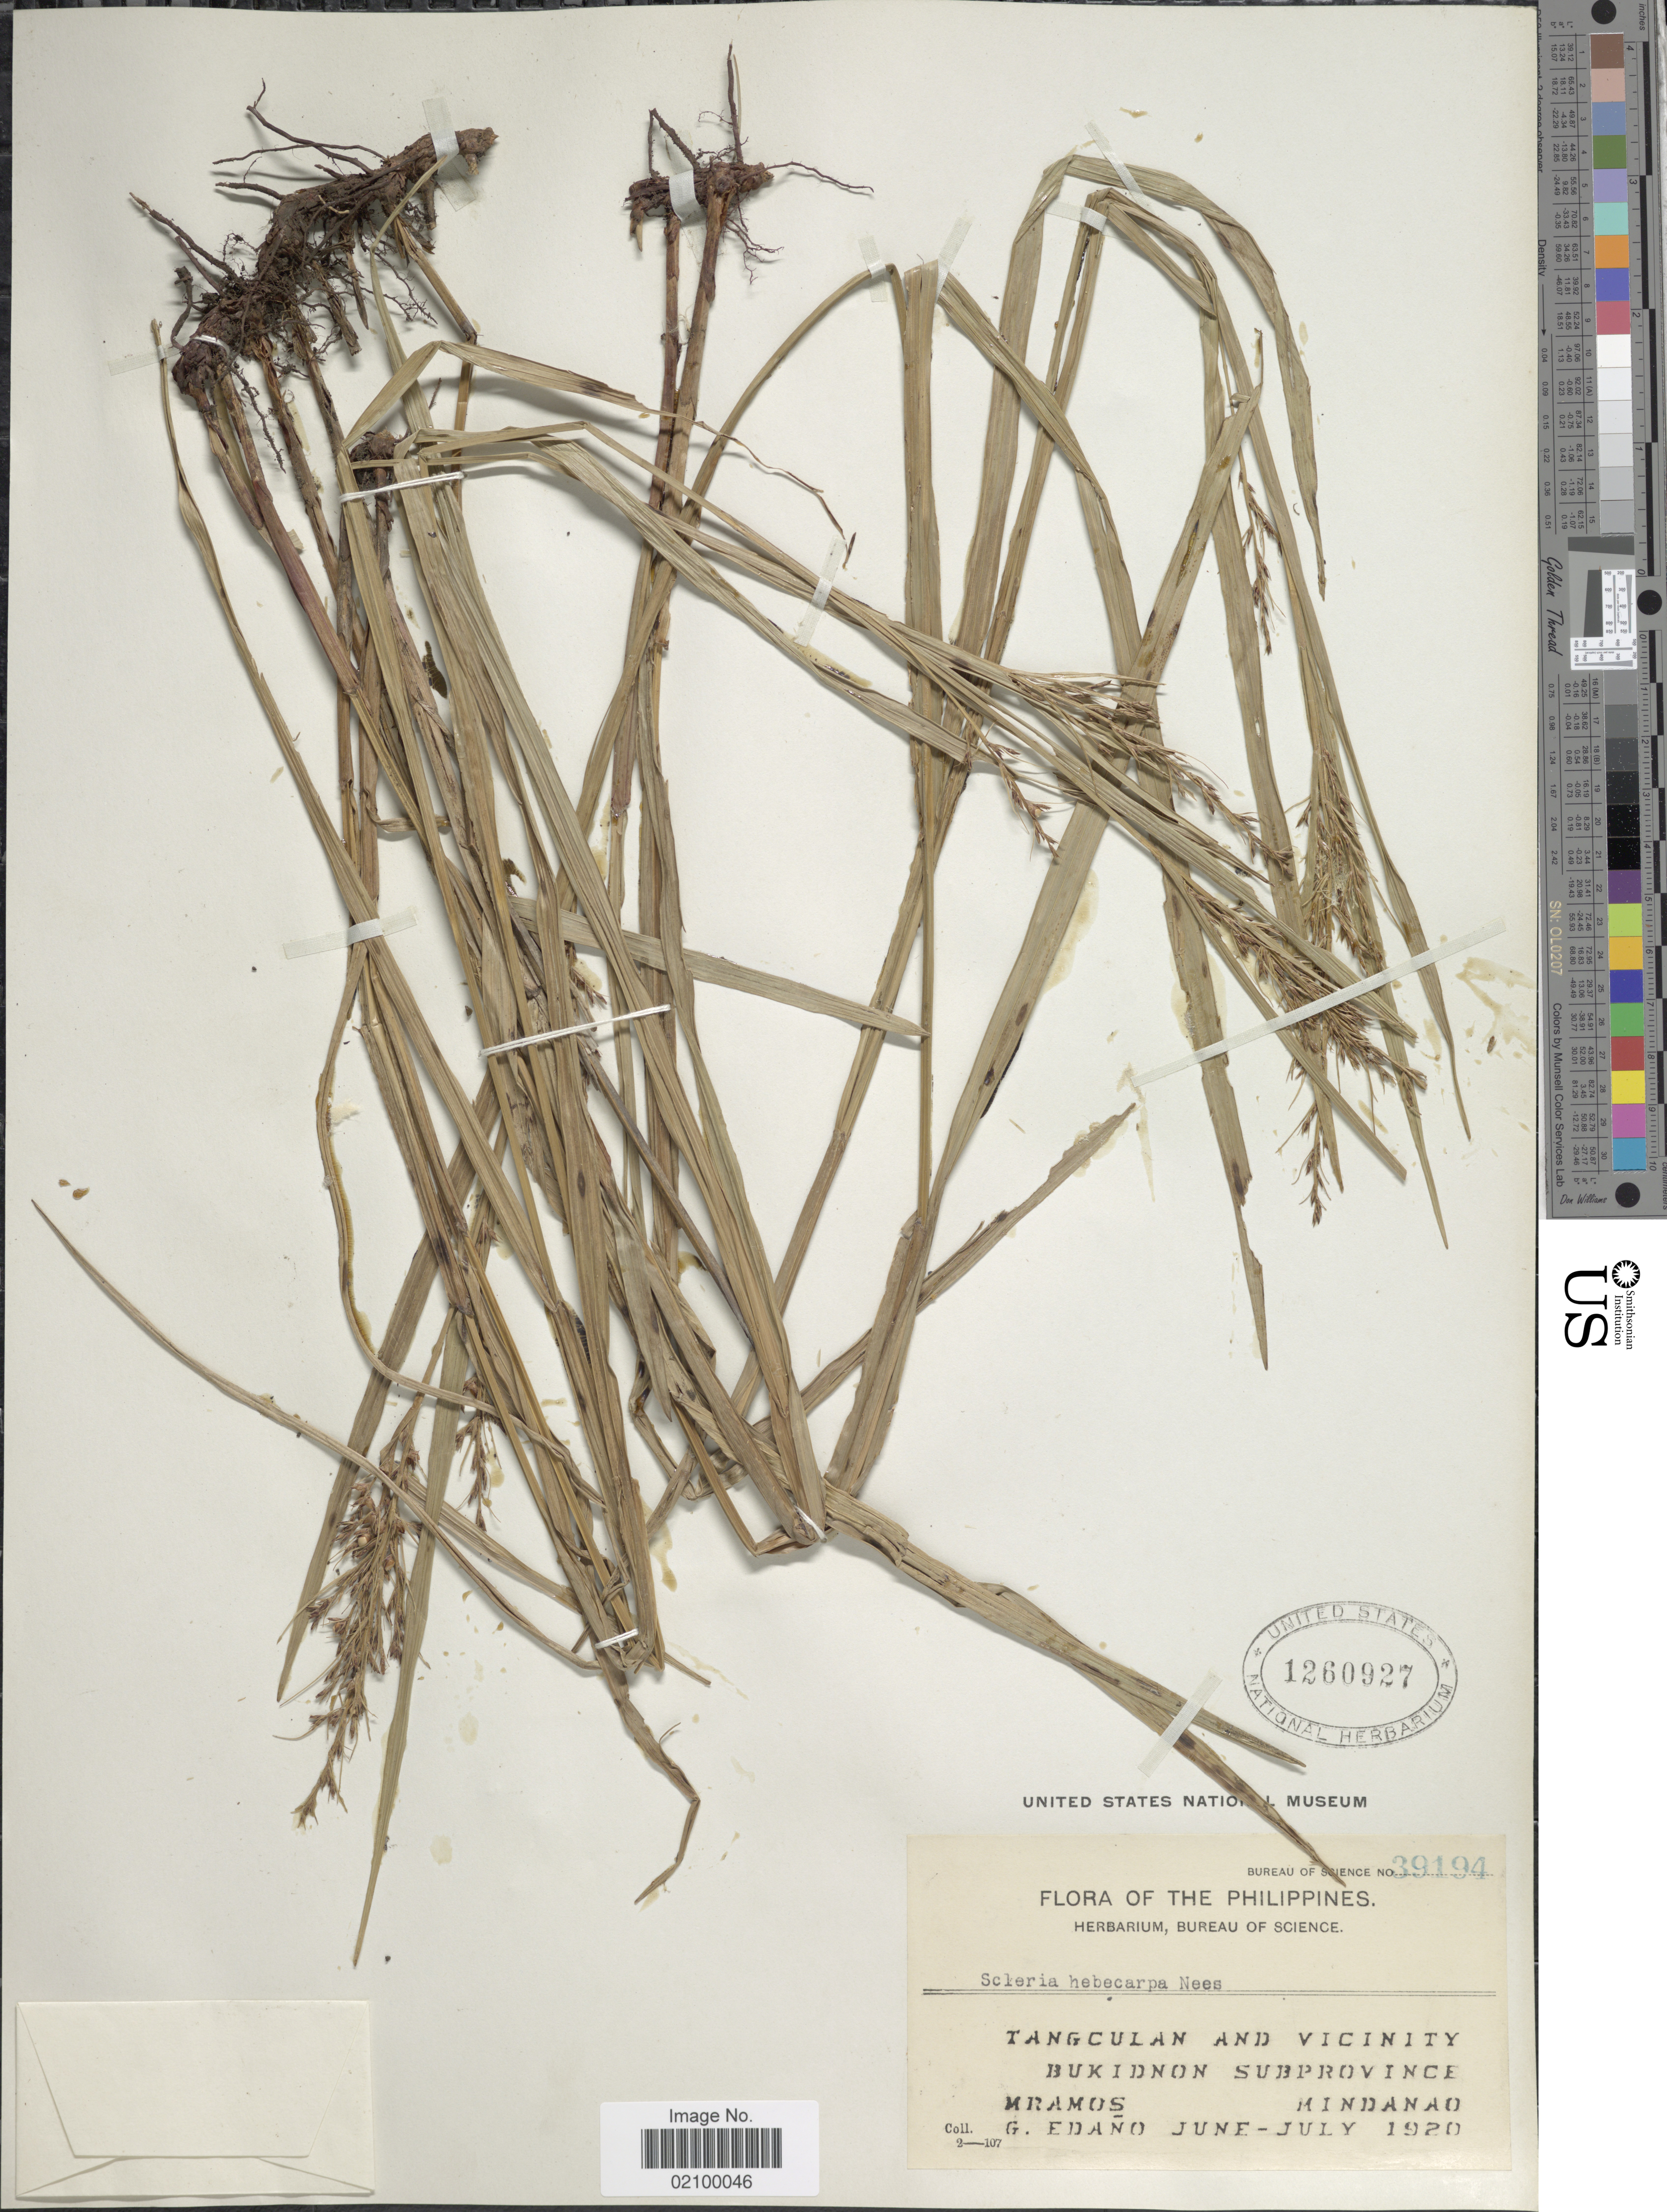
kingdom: Plantae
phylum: Tracheophyta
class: Liliopsida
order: Poales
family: Cyperaceae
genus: Scleria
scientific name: Scleria levis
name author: Retz.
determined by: Kern, J. H.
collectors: M. Ramos & G. Edaño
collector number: Bureau of Science 39194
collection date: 1920-06/1920-07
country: Philippines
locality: Tangculan and vicinity, Bukidon subprovince, Mindanao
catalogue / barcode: US 1260927